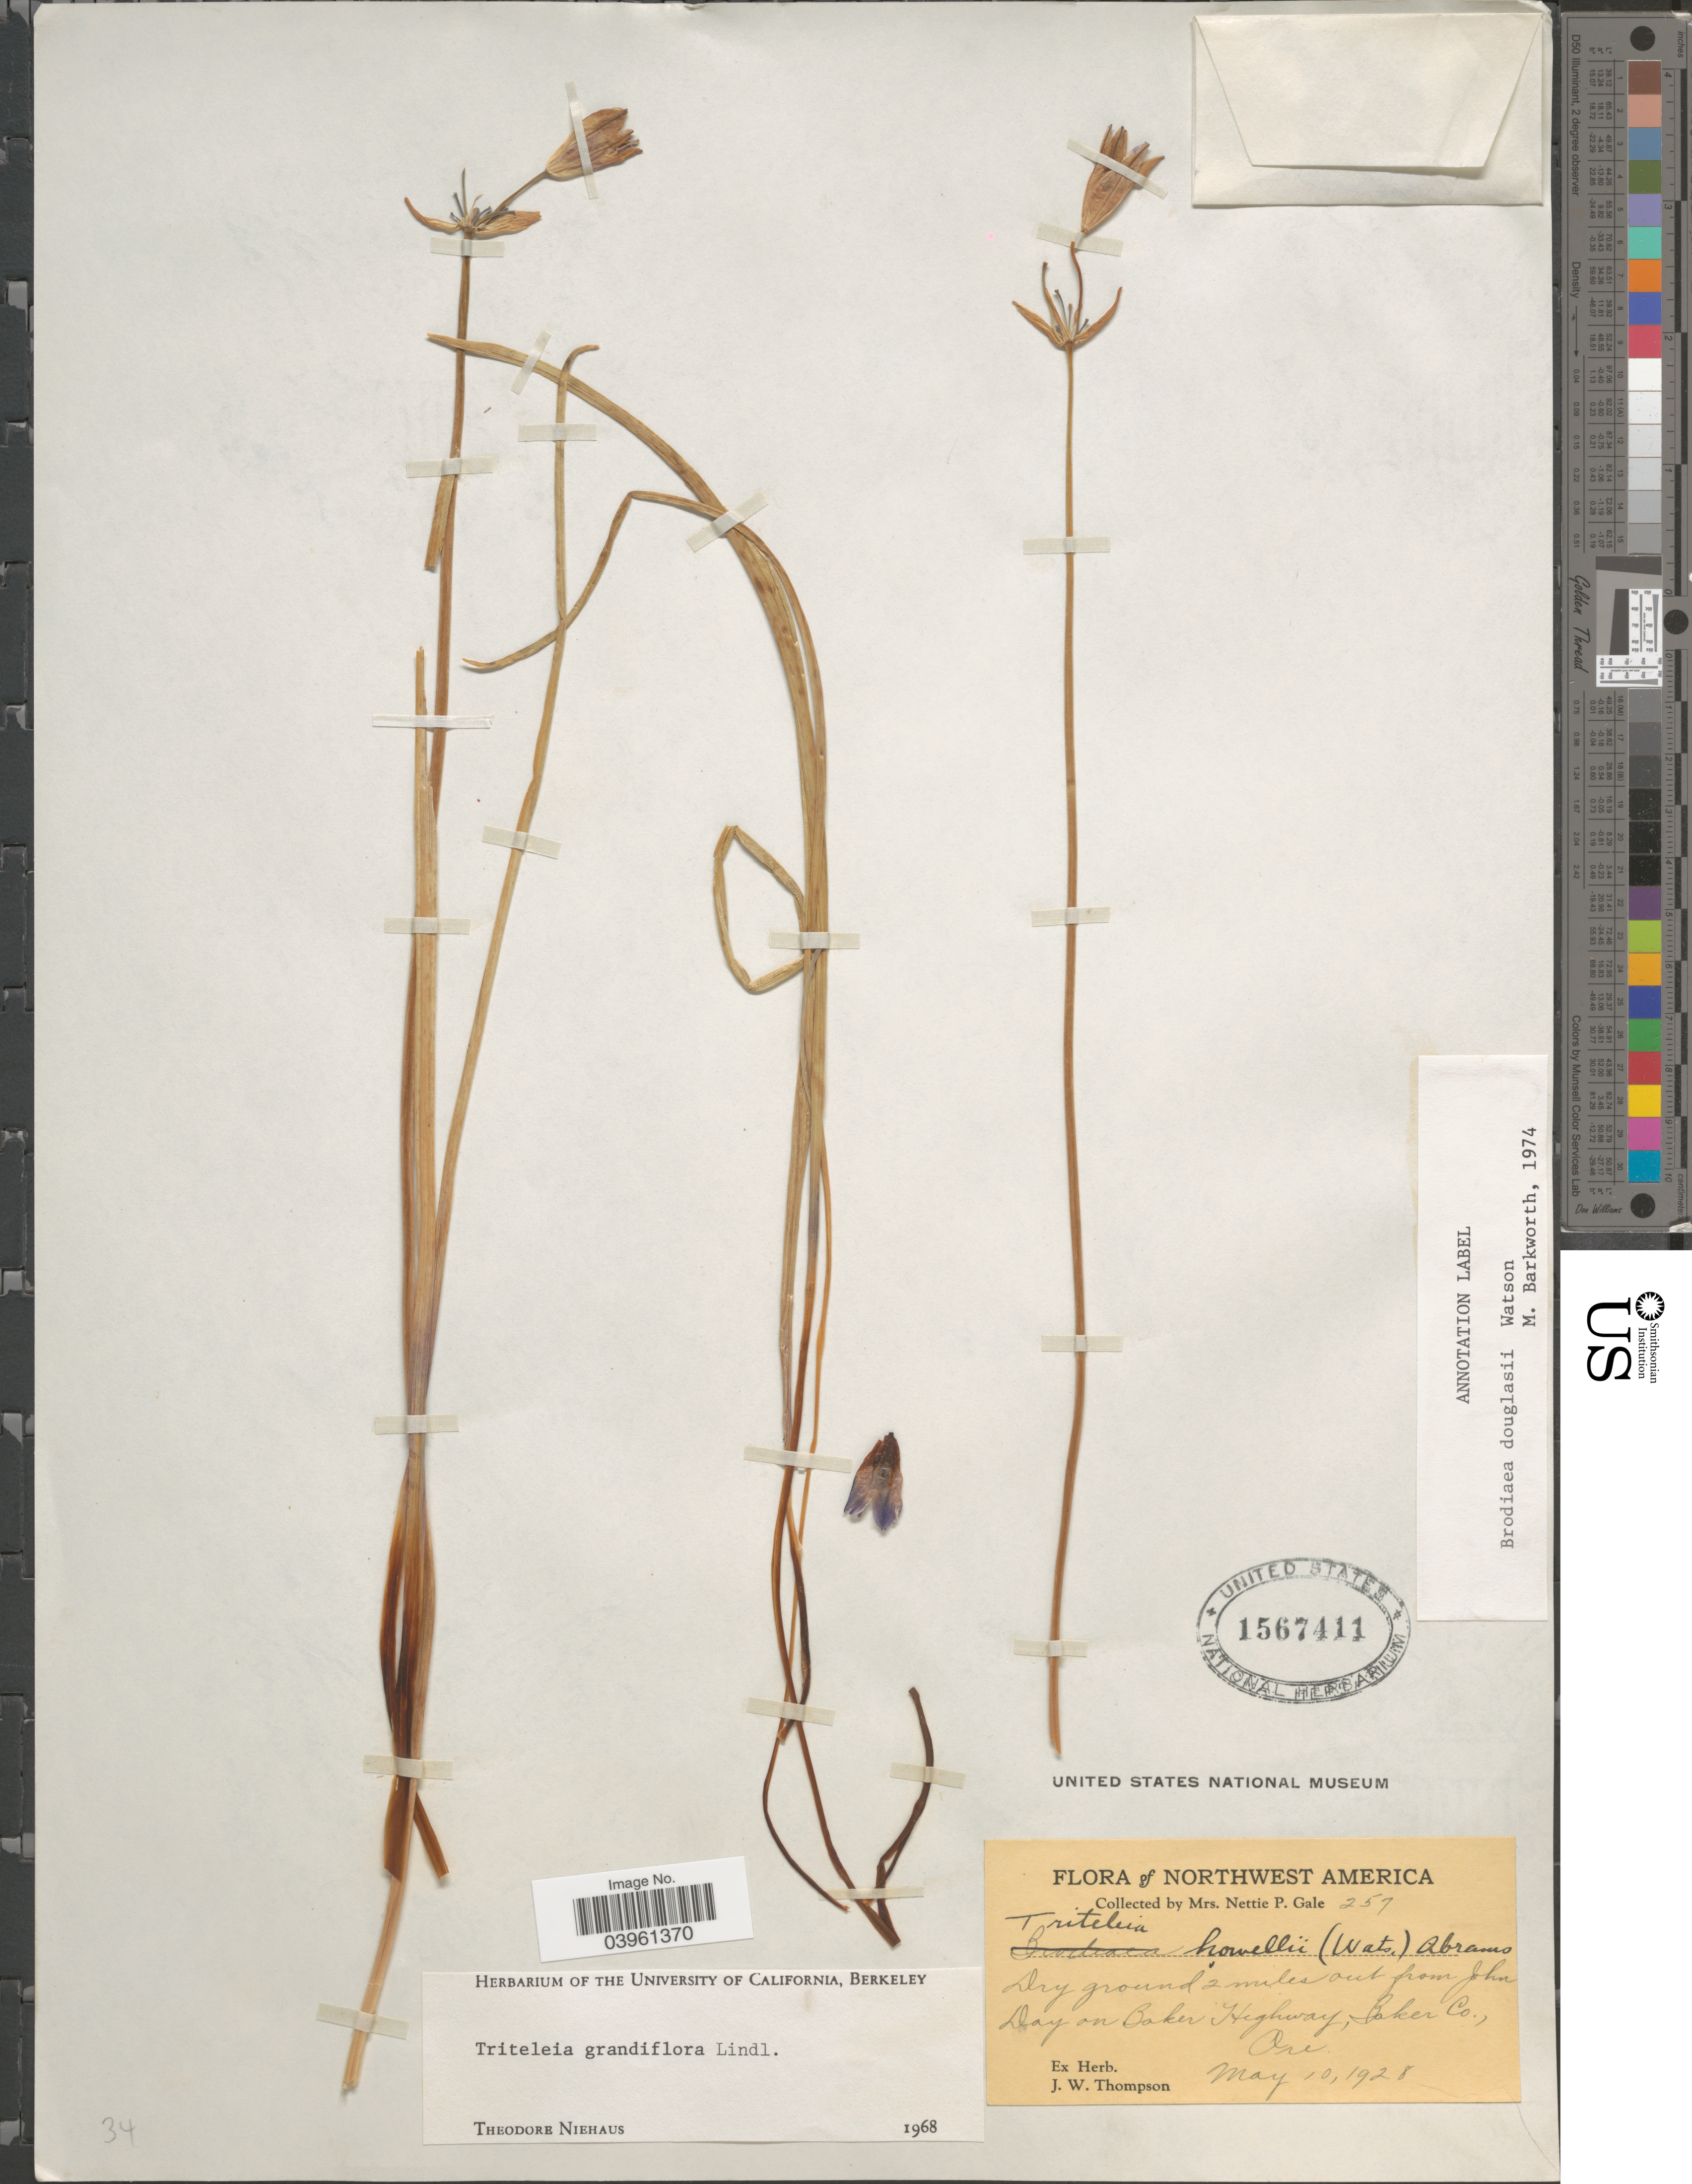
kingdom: Plantae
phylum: Tracheophyta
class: Liliopsida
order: Asparagales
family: Asparagaceae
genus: Triteleia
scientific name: Triteleia grandiflora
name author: Lindl.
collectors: N. Gale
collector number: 257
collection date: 1928-05-10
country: United States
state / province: Oregon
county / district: Baker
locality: Northwest America. 2 miles out from John Day on Baker Highway, Baker Co.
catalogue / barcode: US 1567411